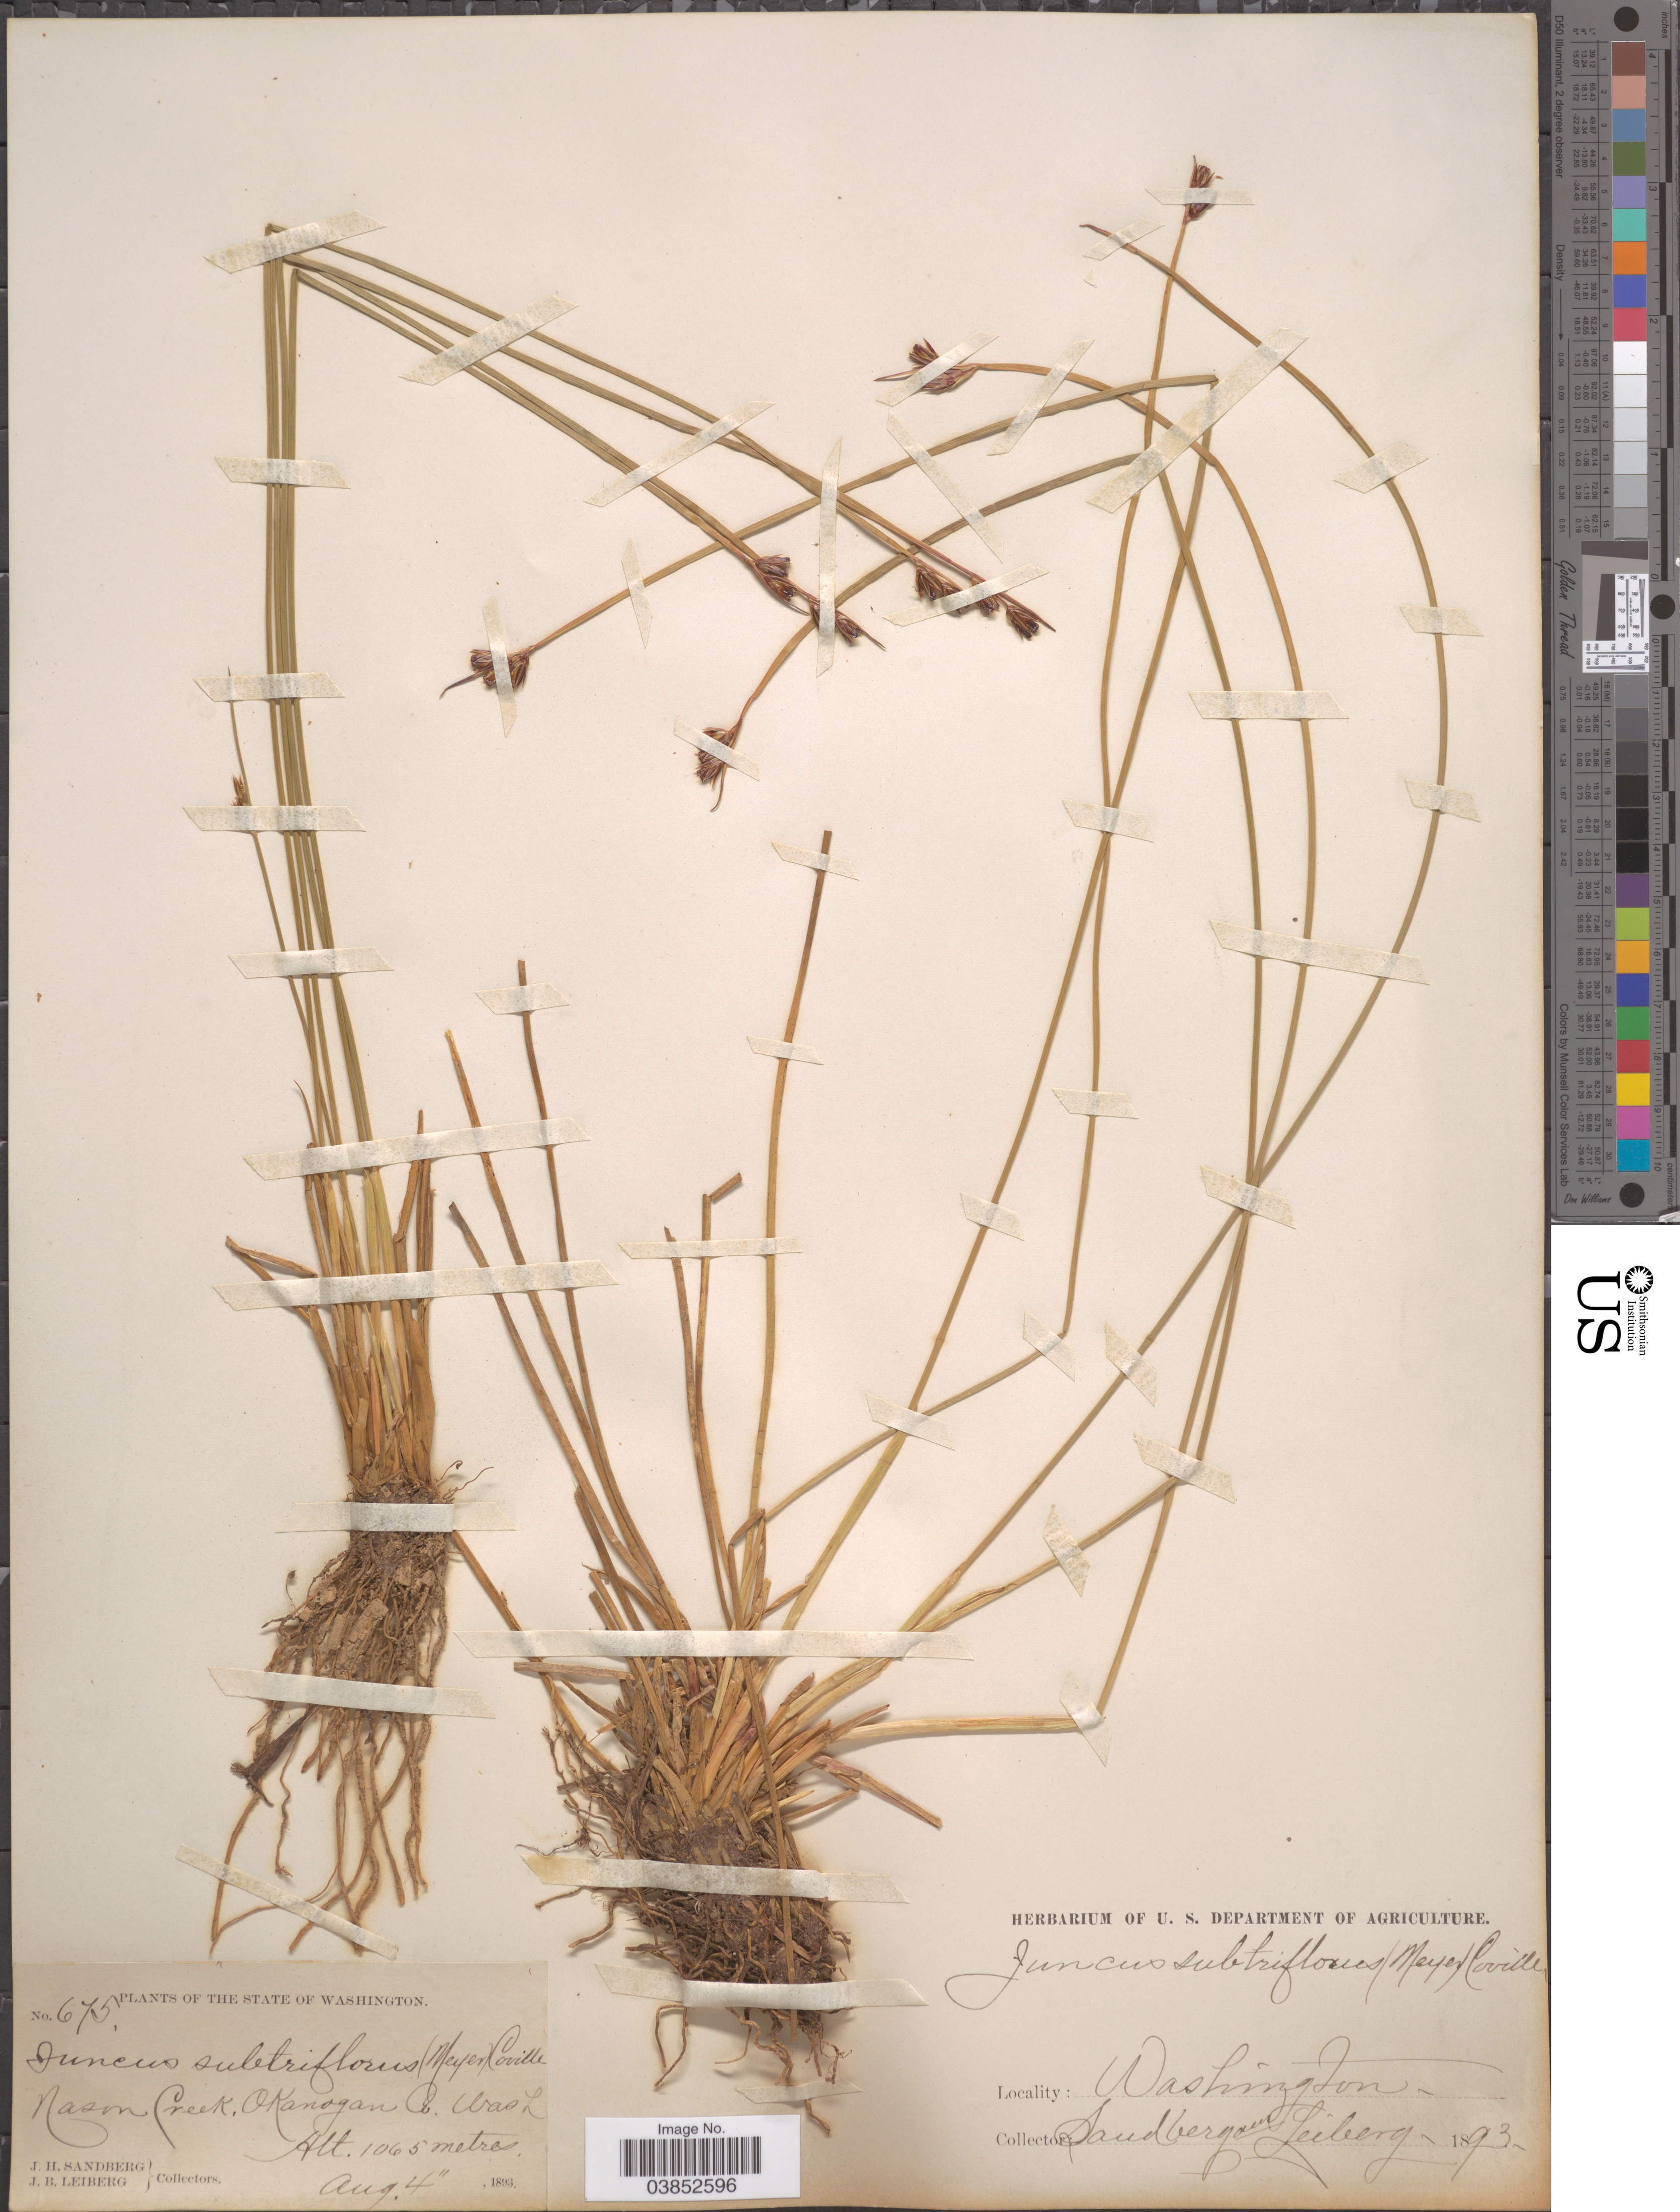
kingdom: Plantae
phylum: Tracheophyta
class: Liliopsida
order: Poales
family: Juncaceae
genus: Juncus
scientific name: Juncus drummondii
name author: E. Mey.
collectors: J. H. Sandberg & J. B. Leiberg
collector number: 675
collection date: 1893-08-04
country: United States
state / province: Washington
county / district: Okanogan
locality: Nason Creek, Okanogan Co.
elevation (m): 1065